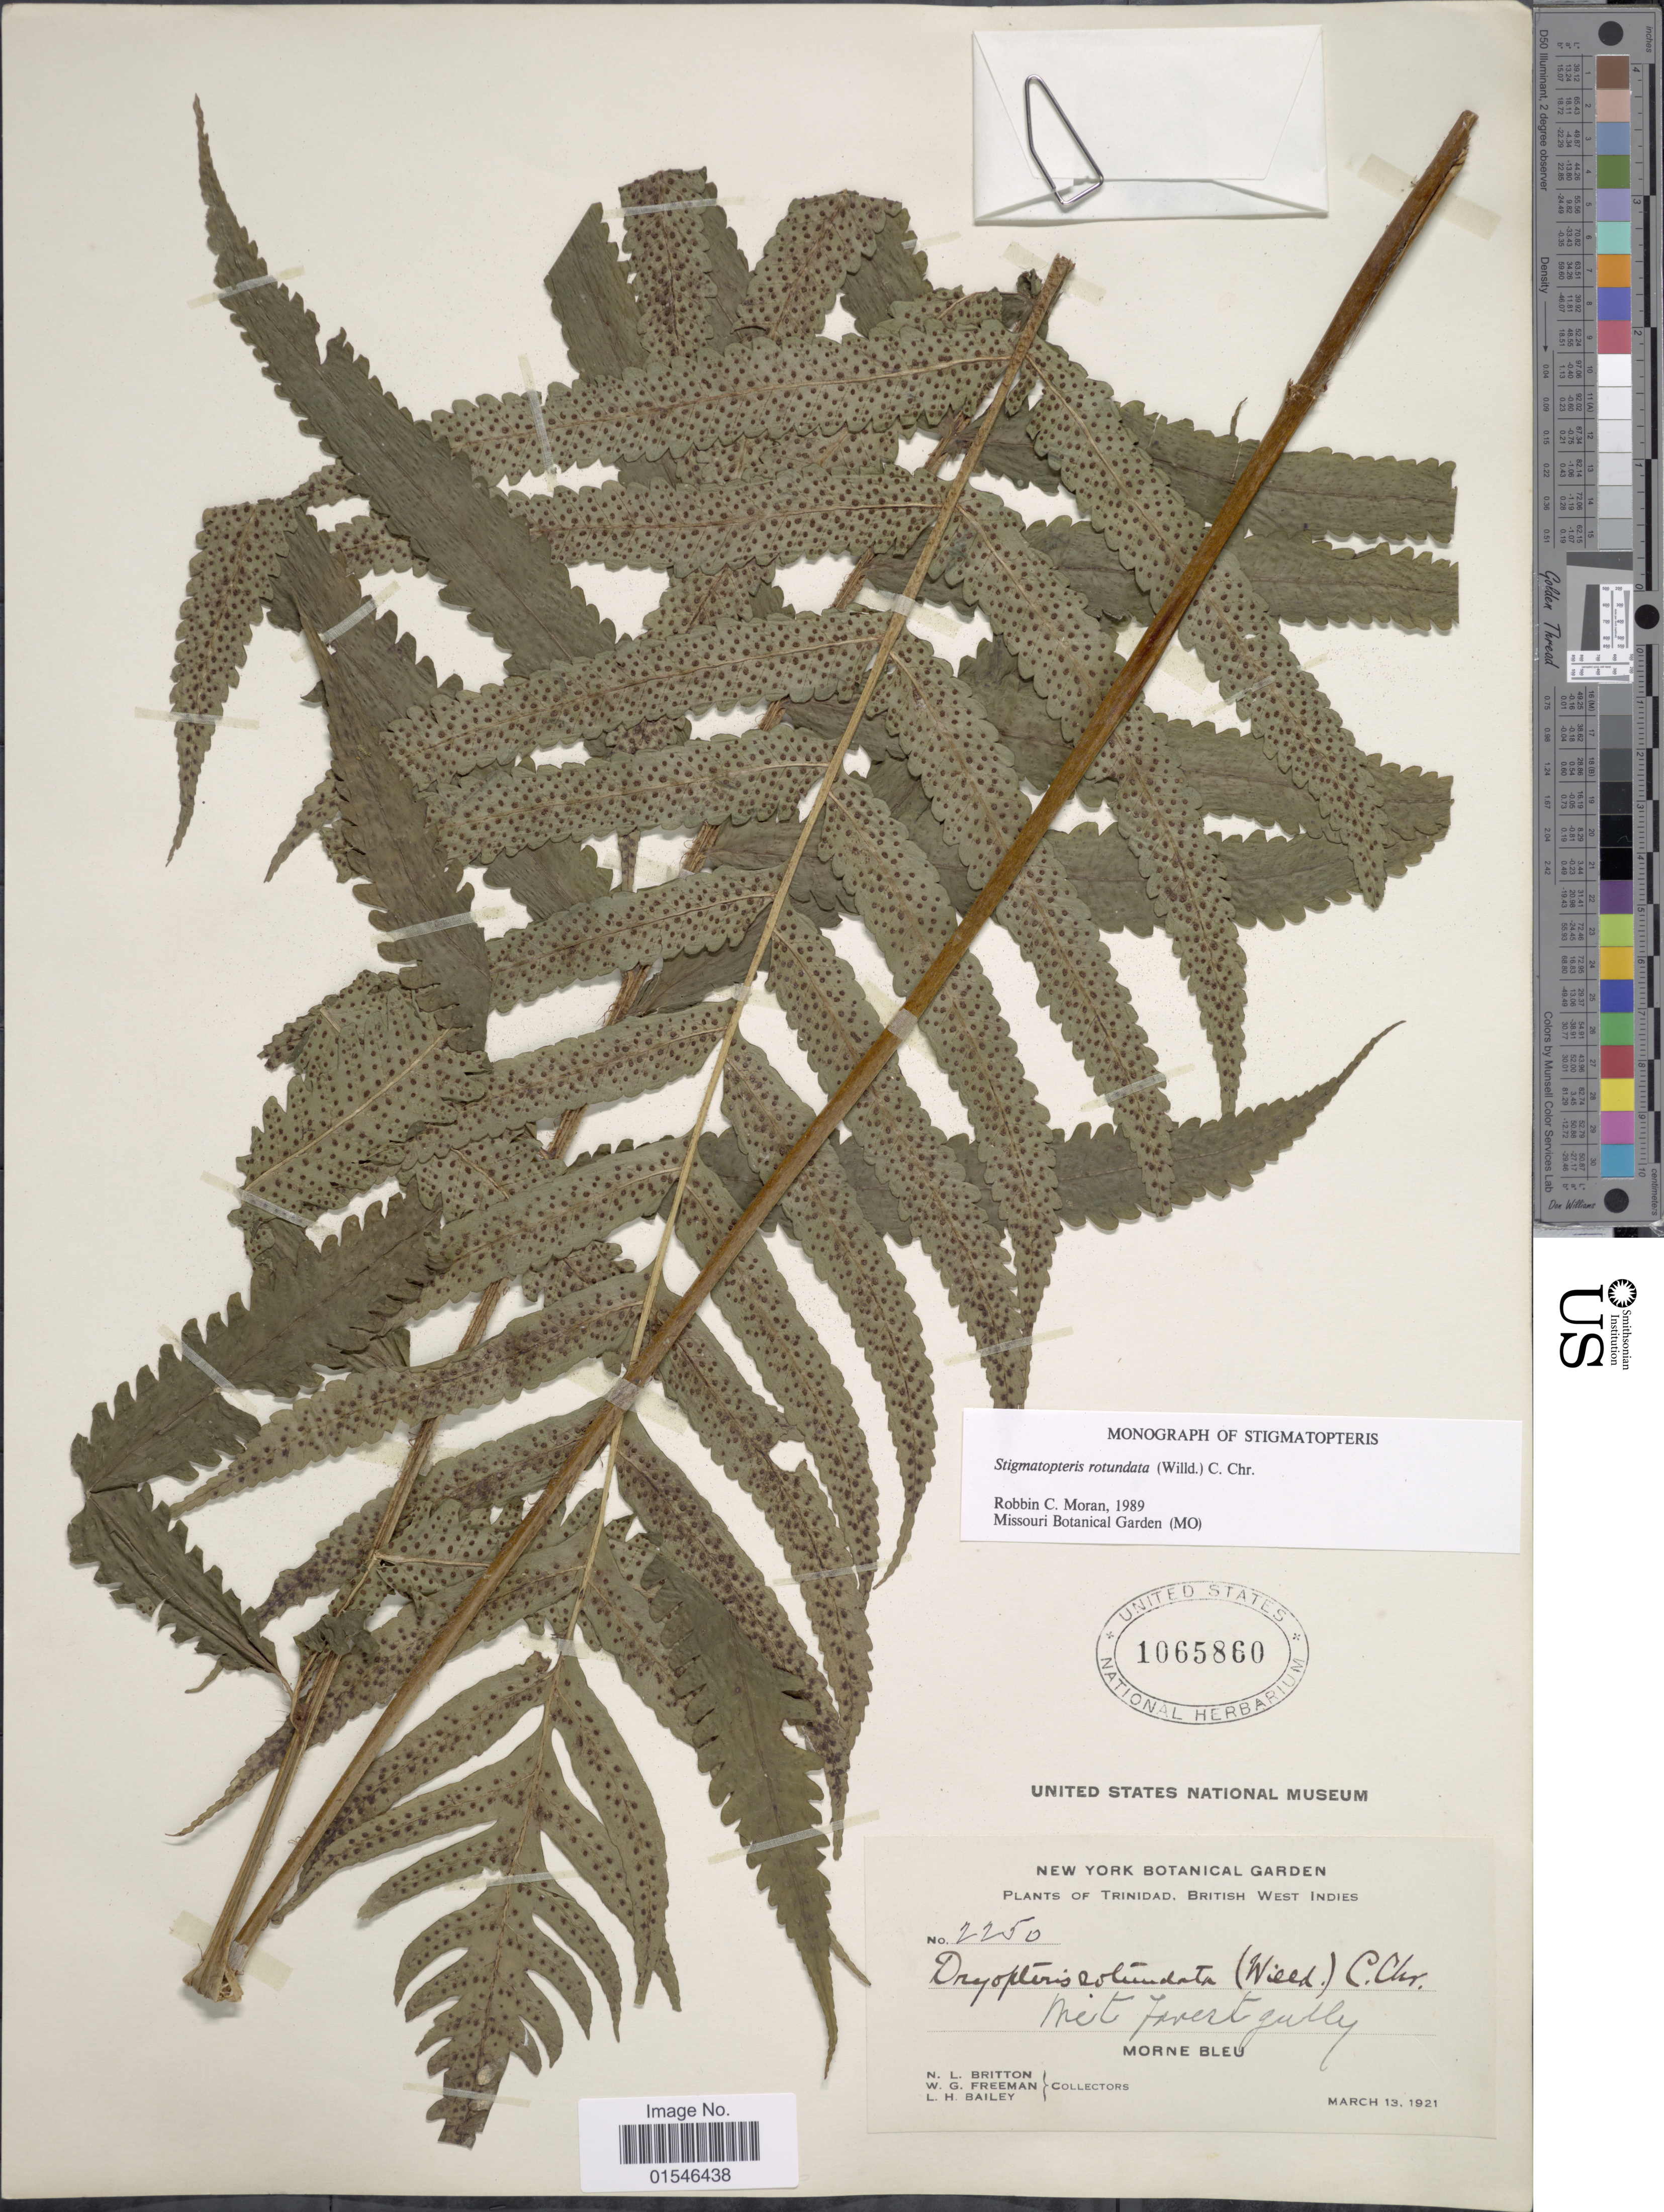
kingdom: Plantae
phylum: Tracheophyta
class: Polypodiopsida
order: Polypodiales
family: Dryopteridaceae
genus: Stigmatopteris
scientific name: Stigmatopteris rotundata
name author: (Willd.) C. Chr.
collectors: N. Britton, W. Freeman & L. H. Bailey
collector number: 2250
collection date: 1921-03-13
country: Trinidad and Tobago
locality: Trinidad, British West Indies. Wet Forest gully. Morne Bleu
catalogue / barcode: US 1065860